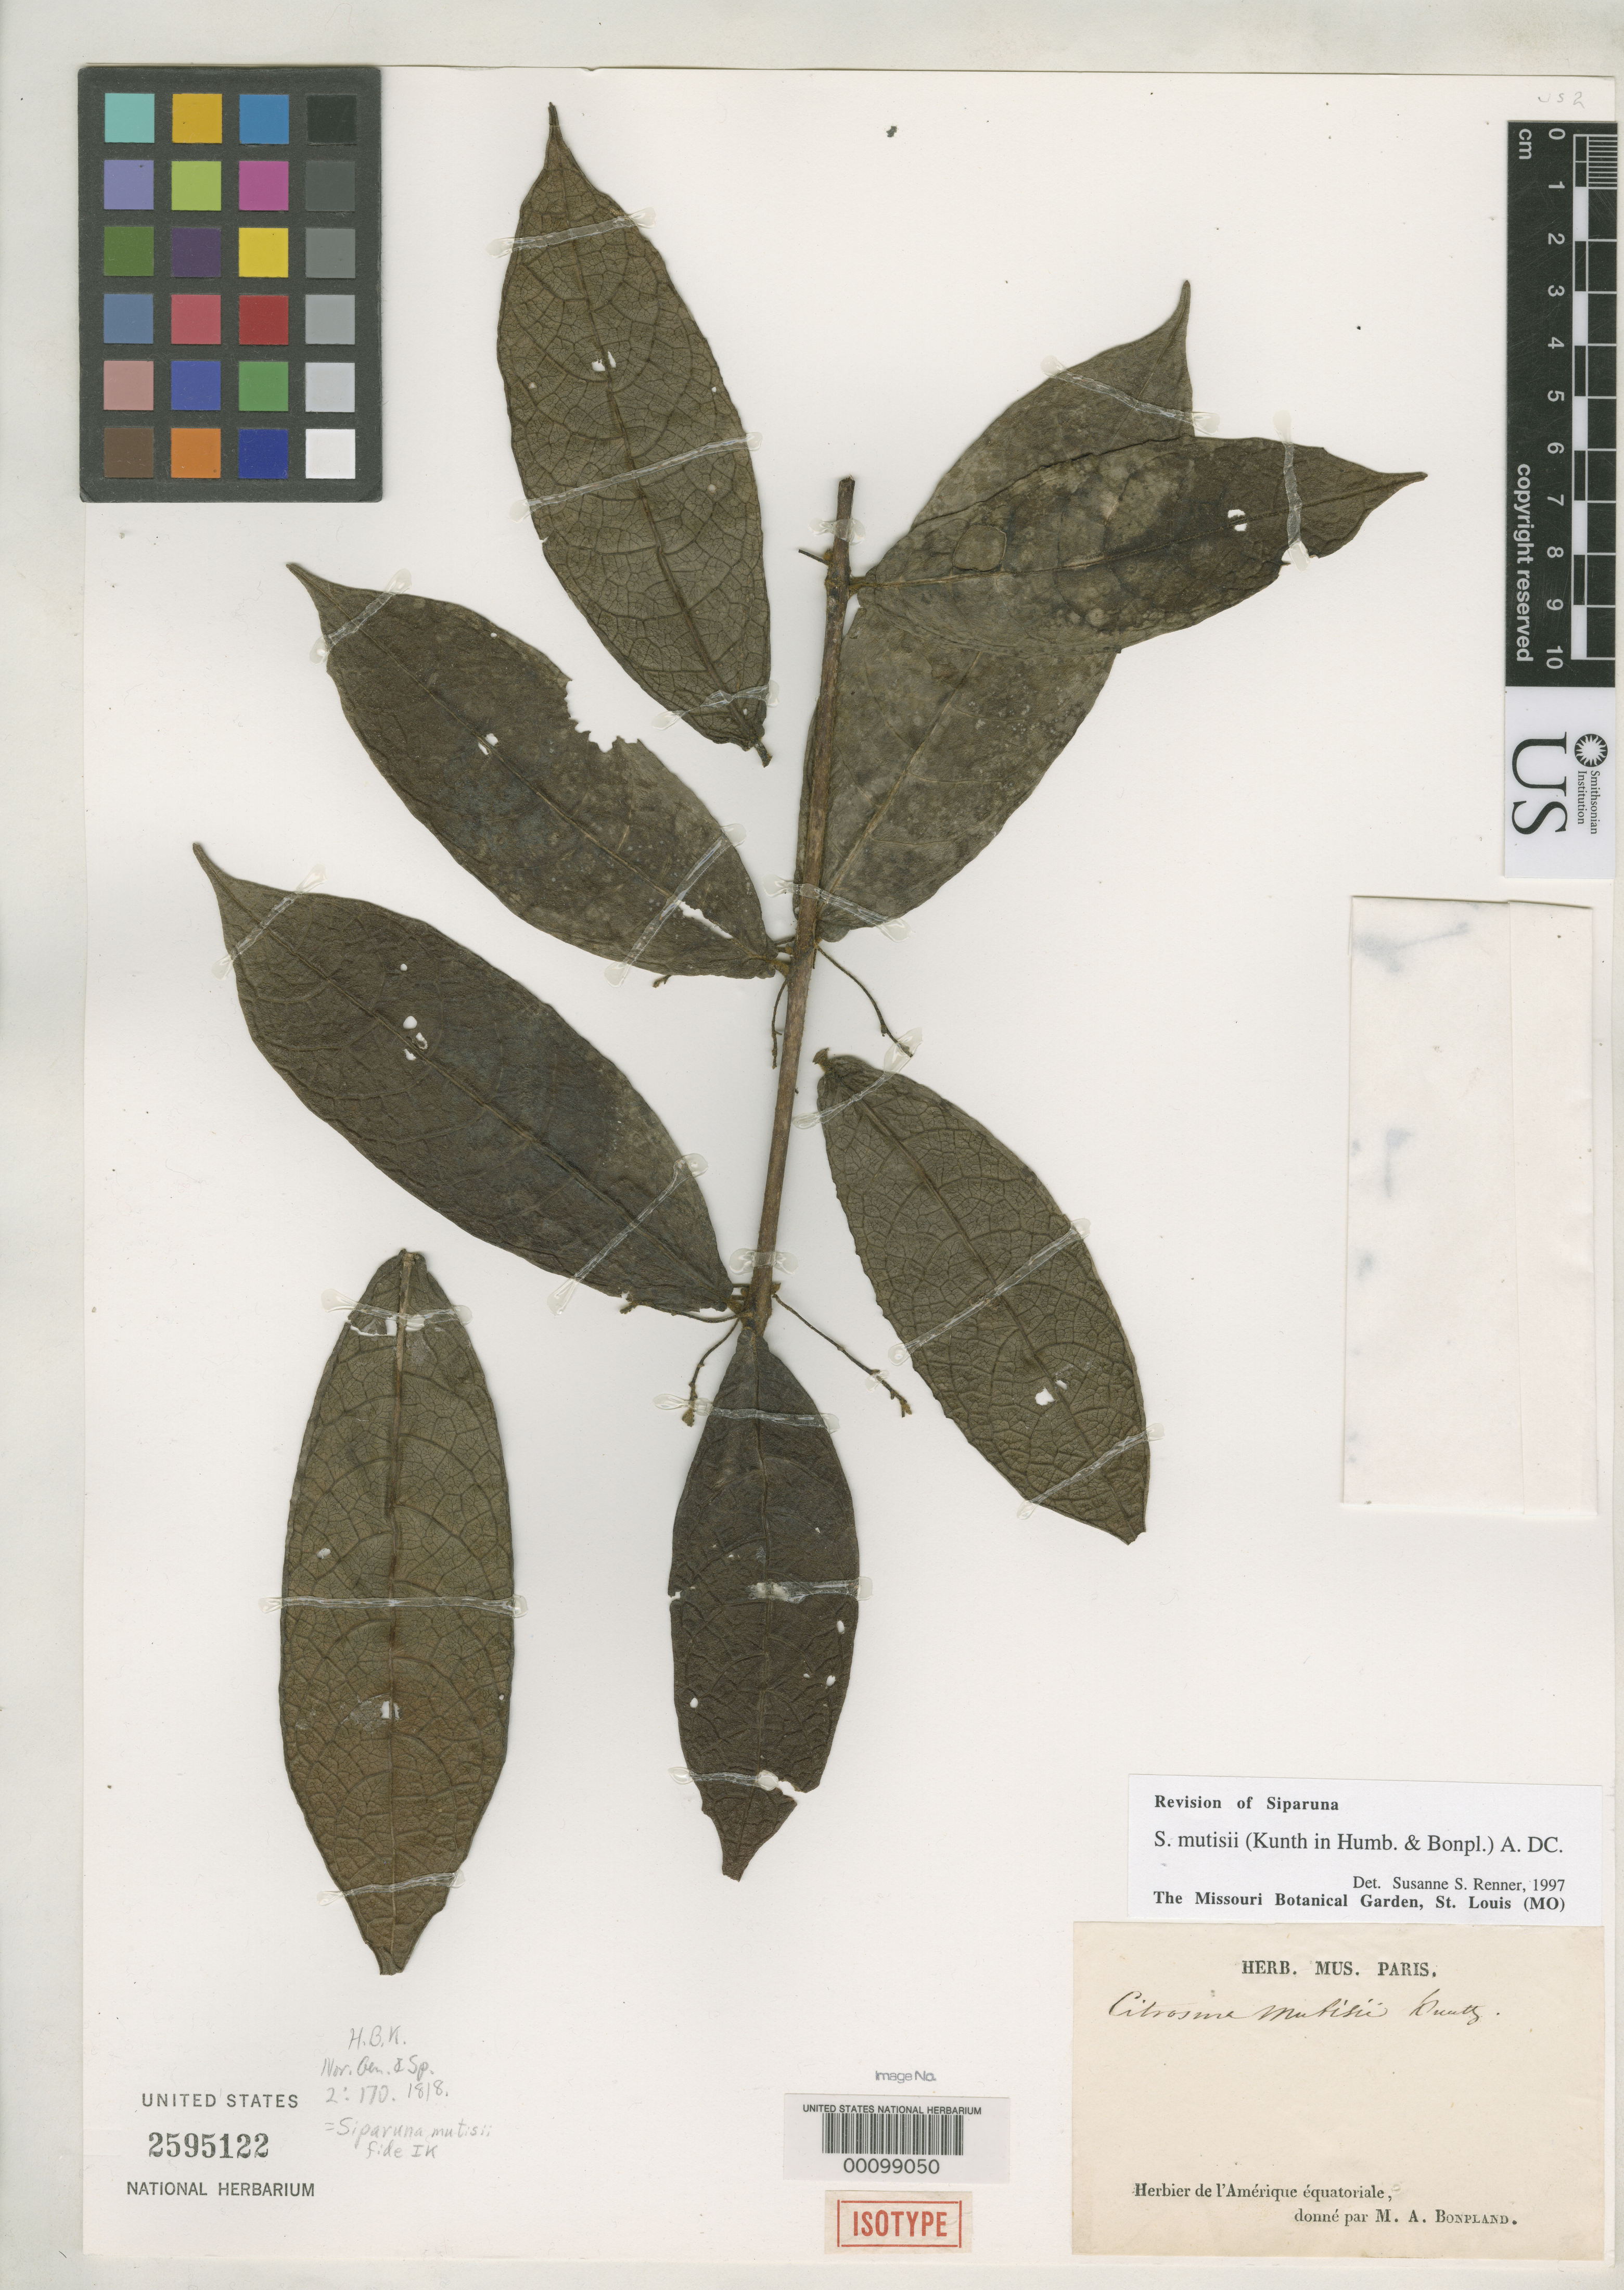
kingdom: Plantae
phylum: Tracheophyta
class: Magnoliopsida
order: Laurales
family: Siparunaceae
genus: Citrosma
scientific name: Citrosma mutisii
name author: Kunth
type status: Isotype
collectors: J. C. B. Mutis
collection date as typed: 1760 to -- --- 1808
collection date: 1760/1808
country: Colombia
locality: "Amerique Equatoriale"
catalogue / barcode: US 2595122